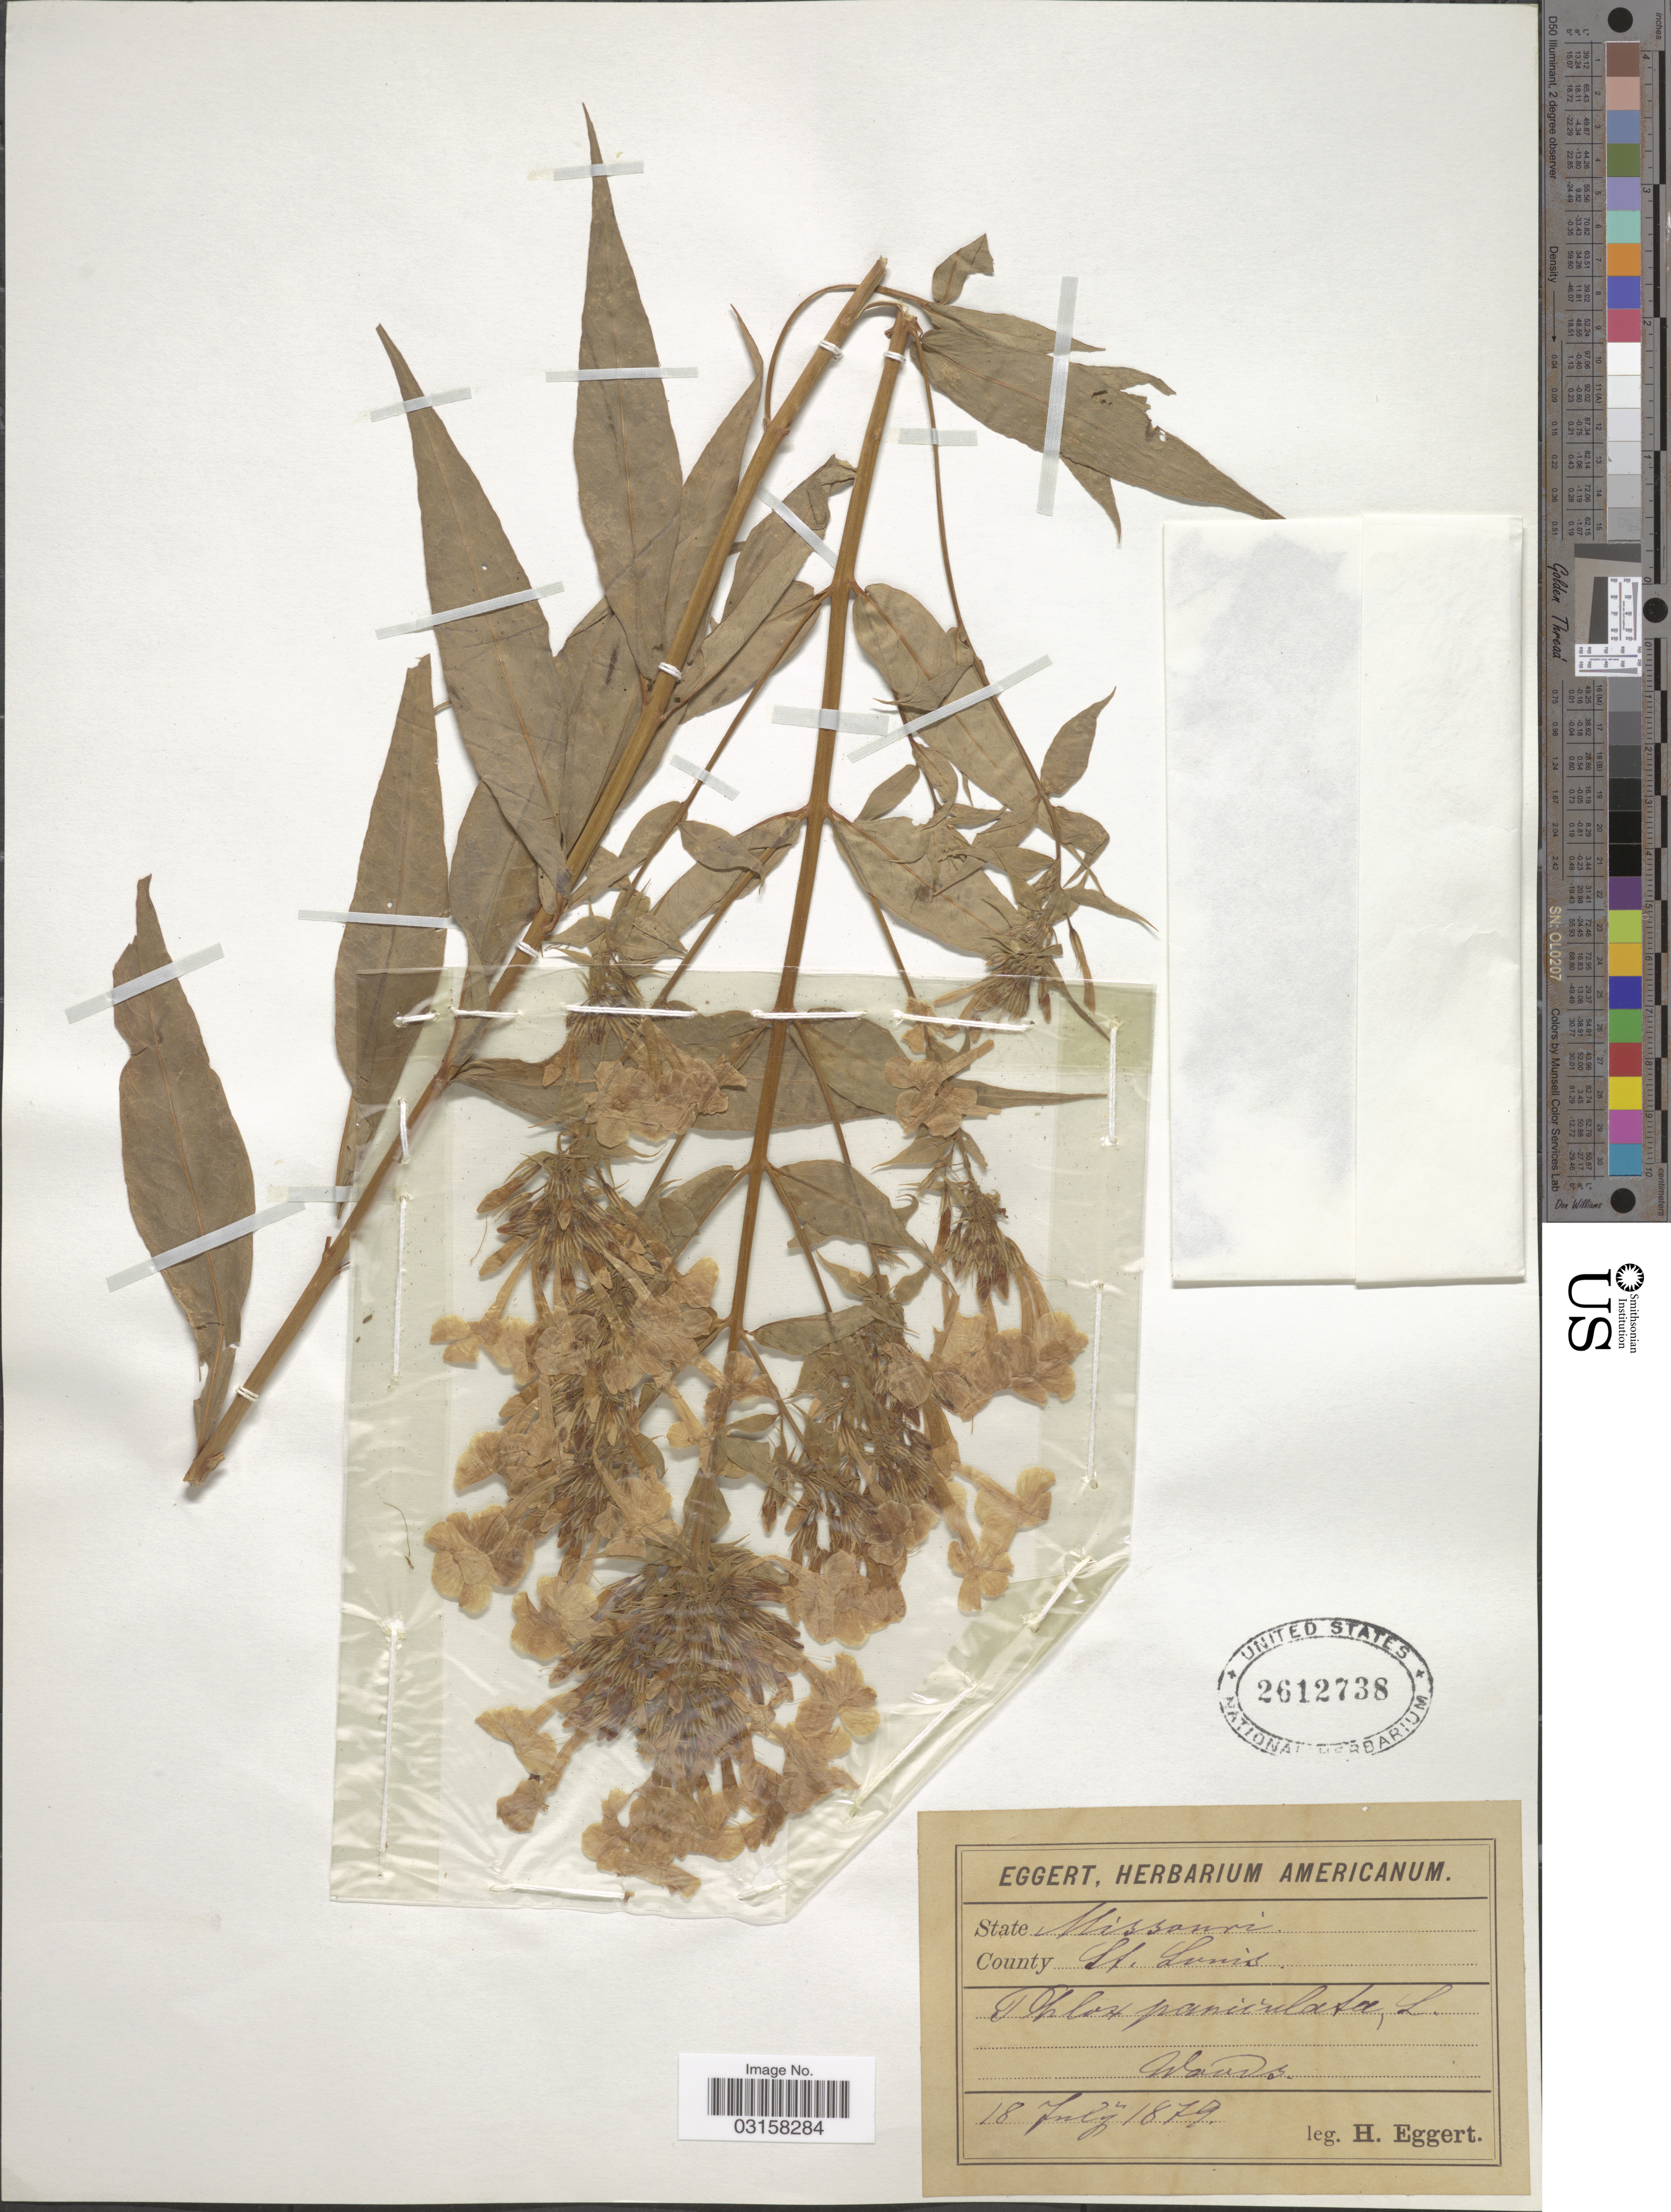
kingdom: Plantae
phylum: Tracheophyta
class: Magnoliopsida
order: Ericales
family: Polemoniaceae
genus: Phlox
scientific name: Phlox paniculata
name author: L.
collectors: H. Eggert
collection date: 1879-07-18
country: United States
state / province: Missouri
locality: County St. Louis.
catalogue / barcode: US 2612738